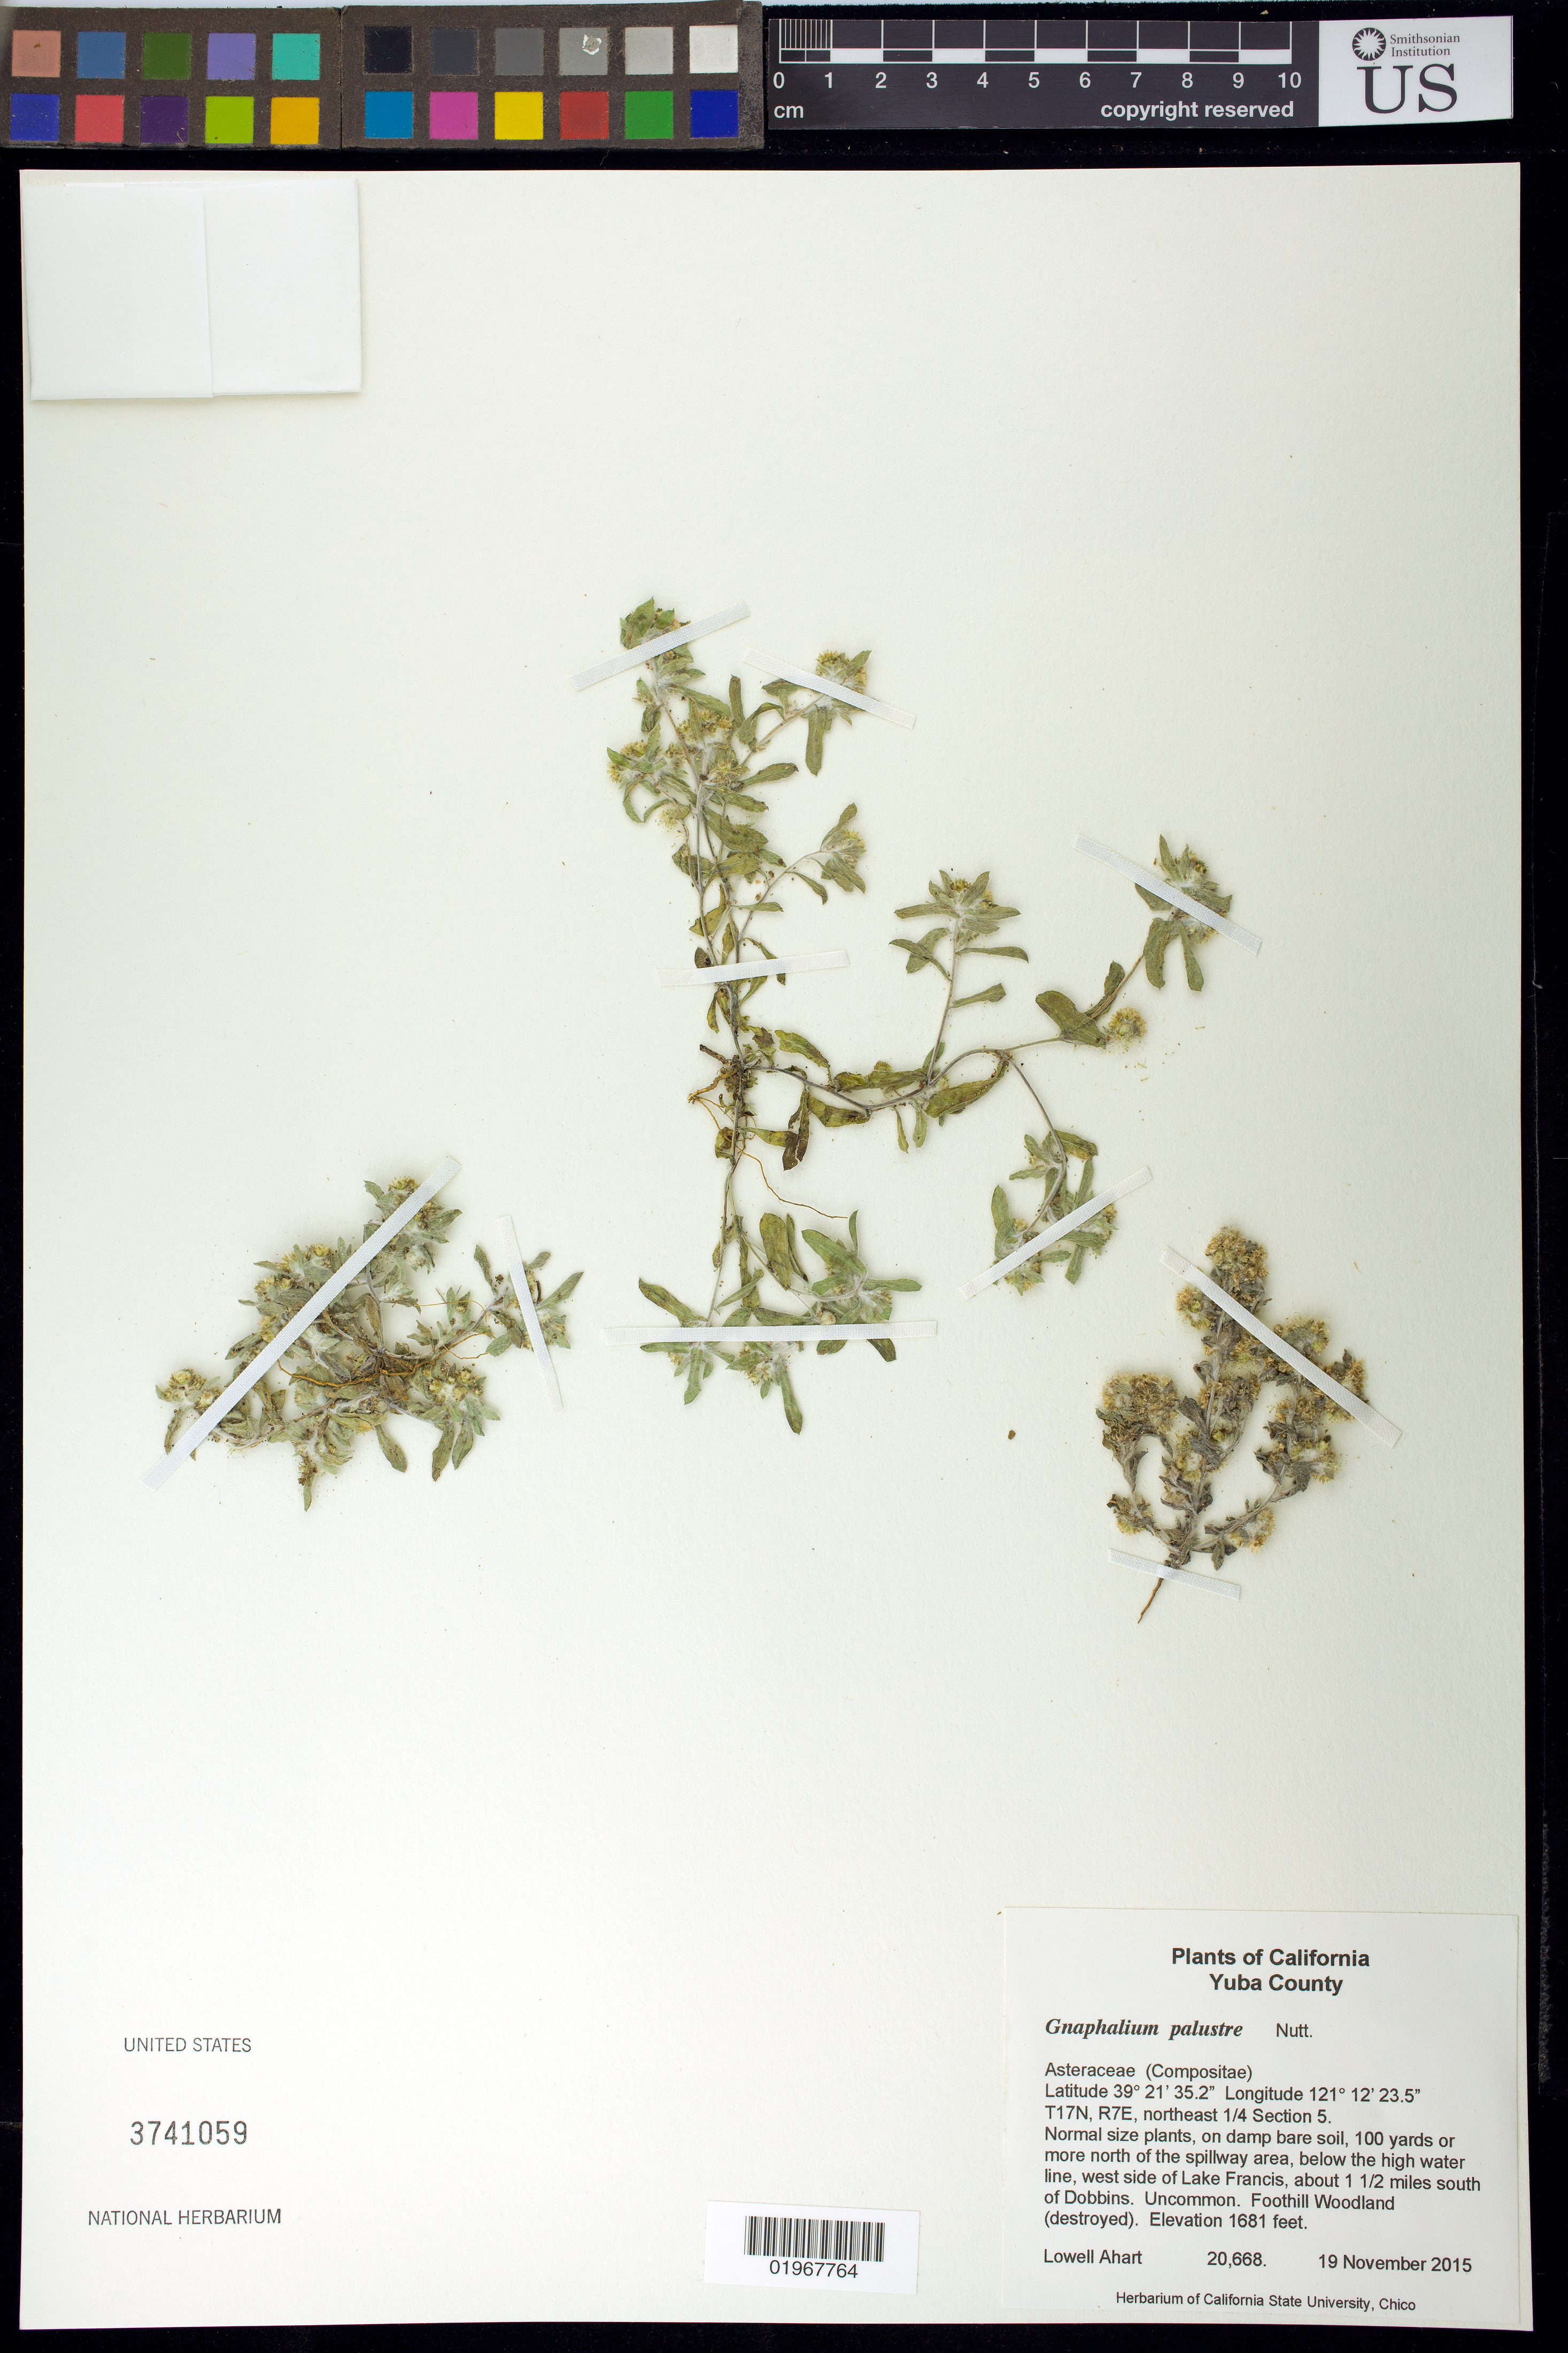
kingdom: Plantae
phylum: Tracheophyta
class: Magnoliopsida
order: Asterales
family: Asteraceae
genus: Gnaphalium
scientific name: Gnaphalium palustre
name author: Nutt.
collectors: L. Ahart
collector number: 20668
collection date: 2015-11-19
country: United States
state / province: California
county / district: Yuba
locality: T17N, R7E, northeast 1/4 Section 5. 100 yards or more north of spillway area, below the high water line, west side of Lake Francis, about 1-1/2 miles south of Dobbins.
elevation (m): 512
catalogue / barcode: US 3741059